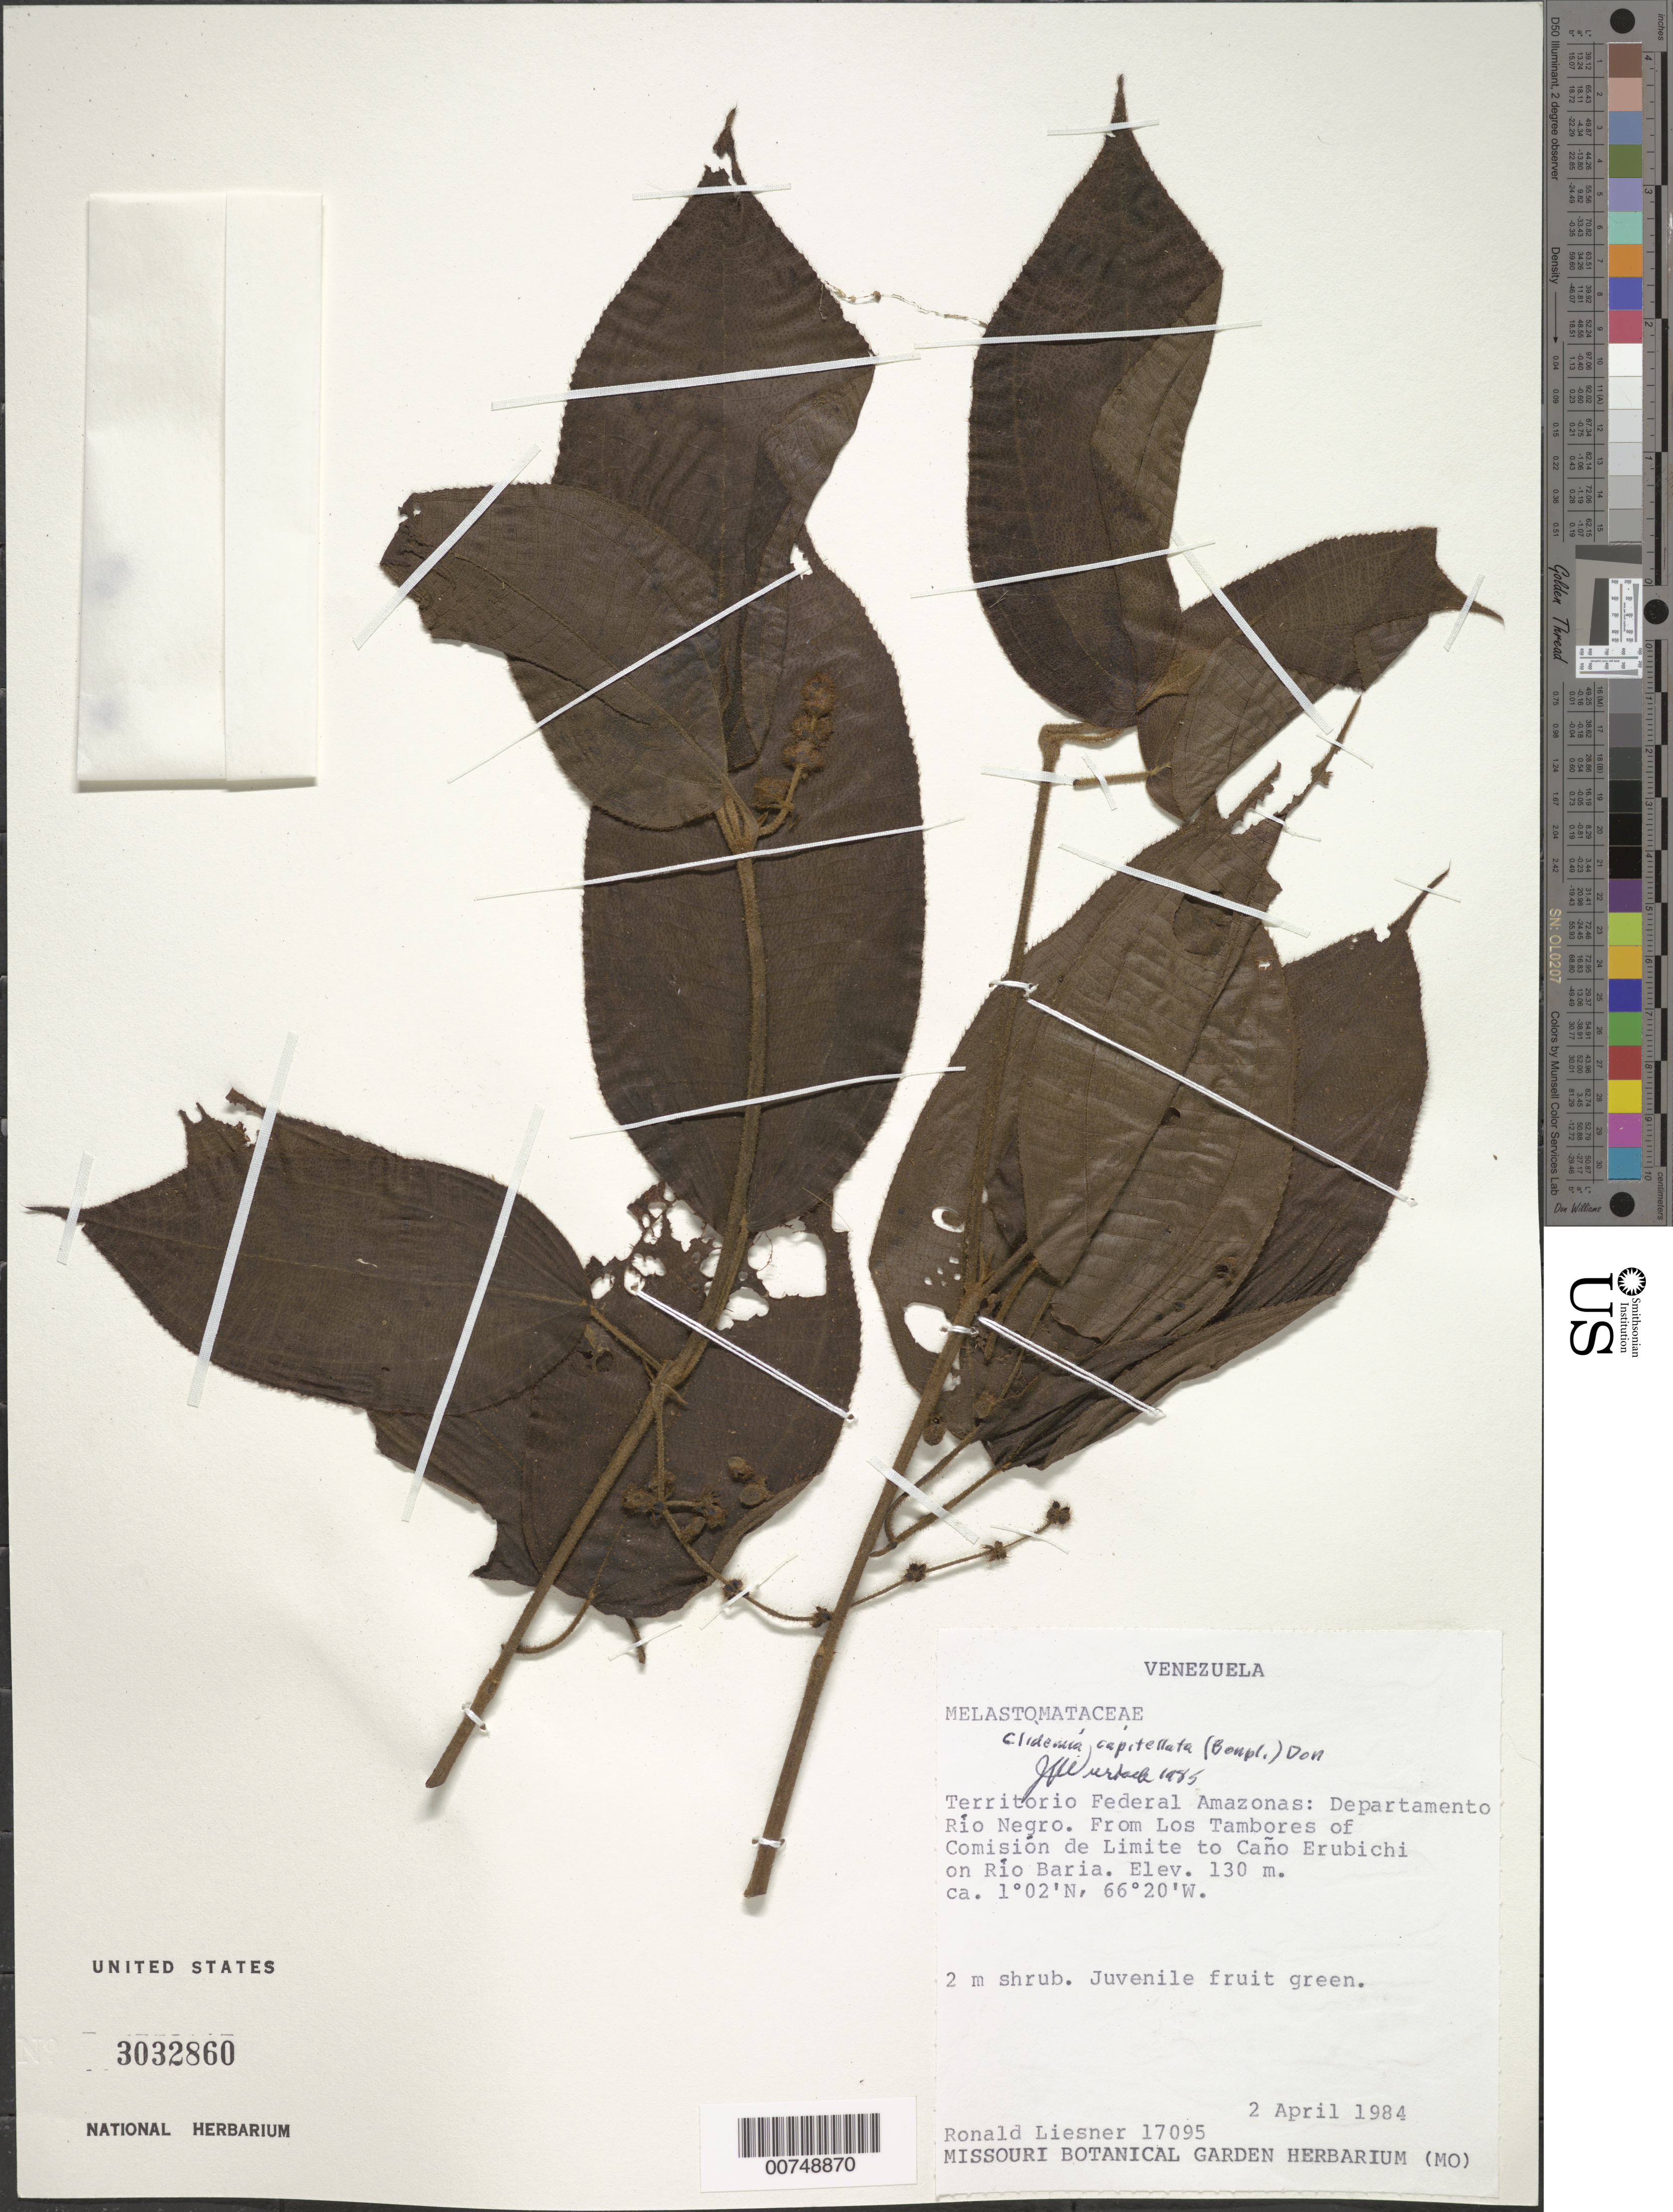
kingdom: Plantae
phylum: Tracheophyta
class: Magnoliopsida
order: Myrtales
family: Melastomataceae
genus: Clidemia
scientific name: Clidemia capitellata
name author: (Bonpl.) D. Don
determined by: Wurdack, John J., (US), US (UNITED STATES)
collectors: R. L. Liesner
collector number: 17095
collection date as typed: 2-Apr-84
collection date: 1984-04-02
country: Venezuela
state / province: Amazonas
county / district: Río Negro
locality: Los Tambores of Comision de Limite to Caño Erubichi on Río Baria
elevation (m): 130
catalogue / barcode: US 3032860